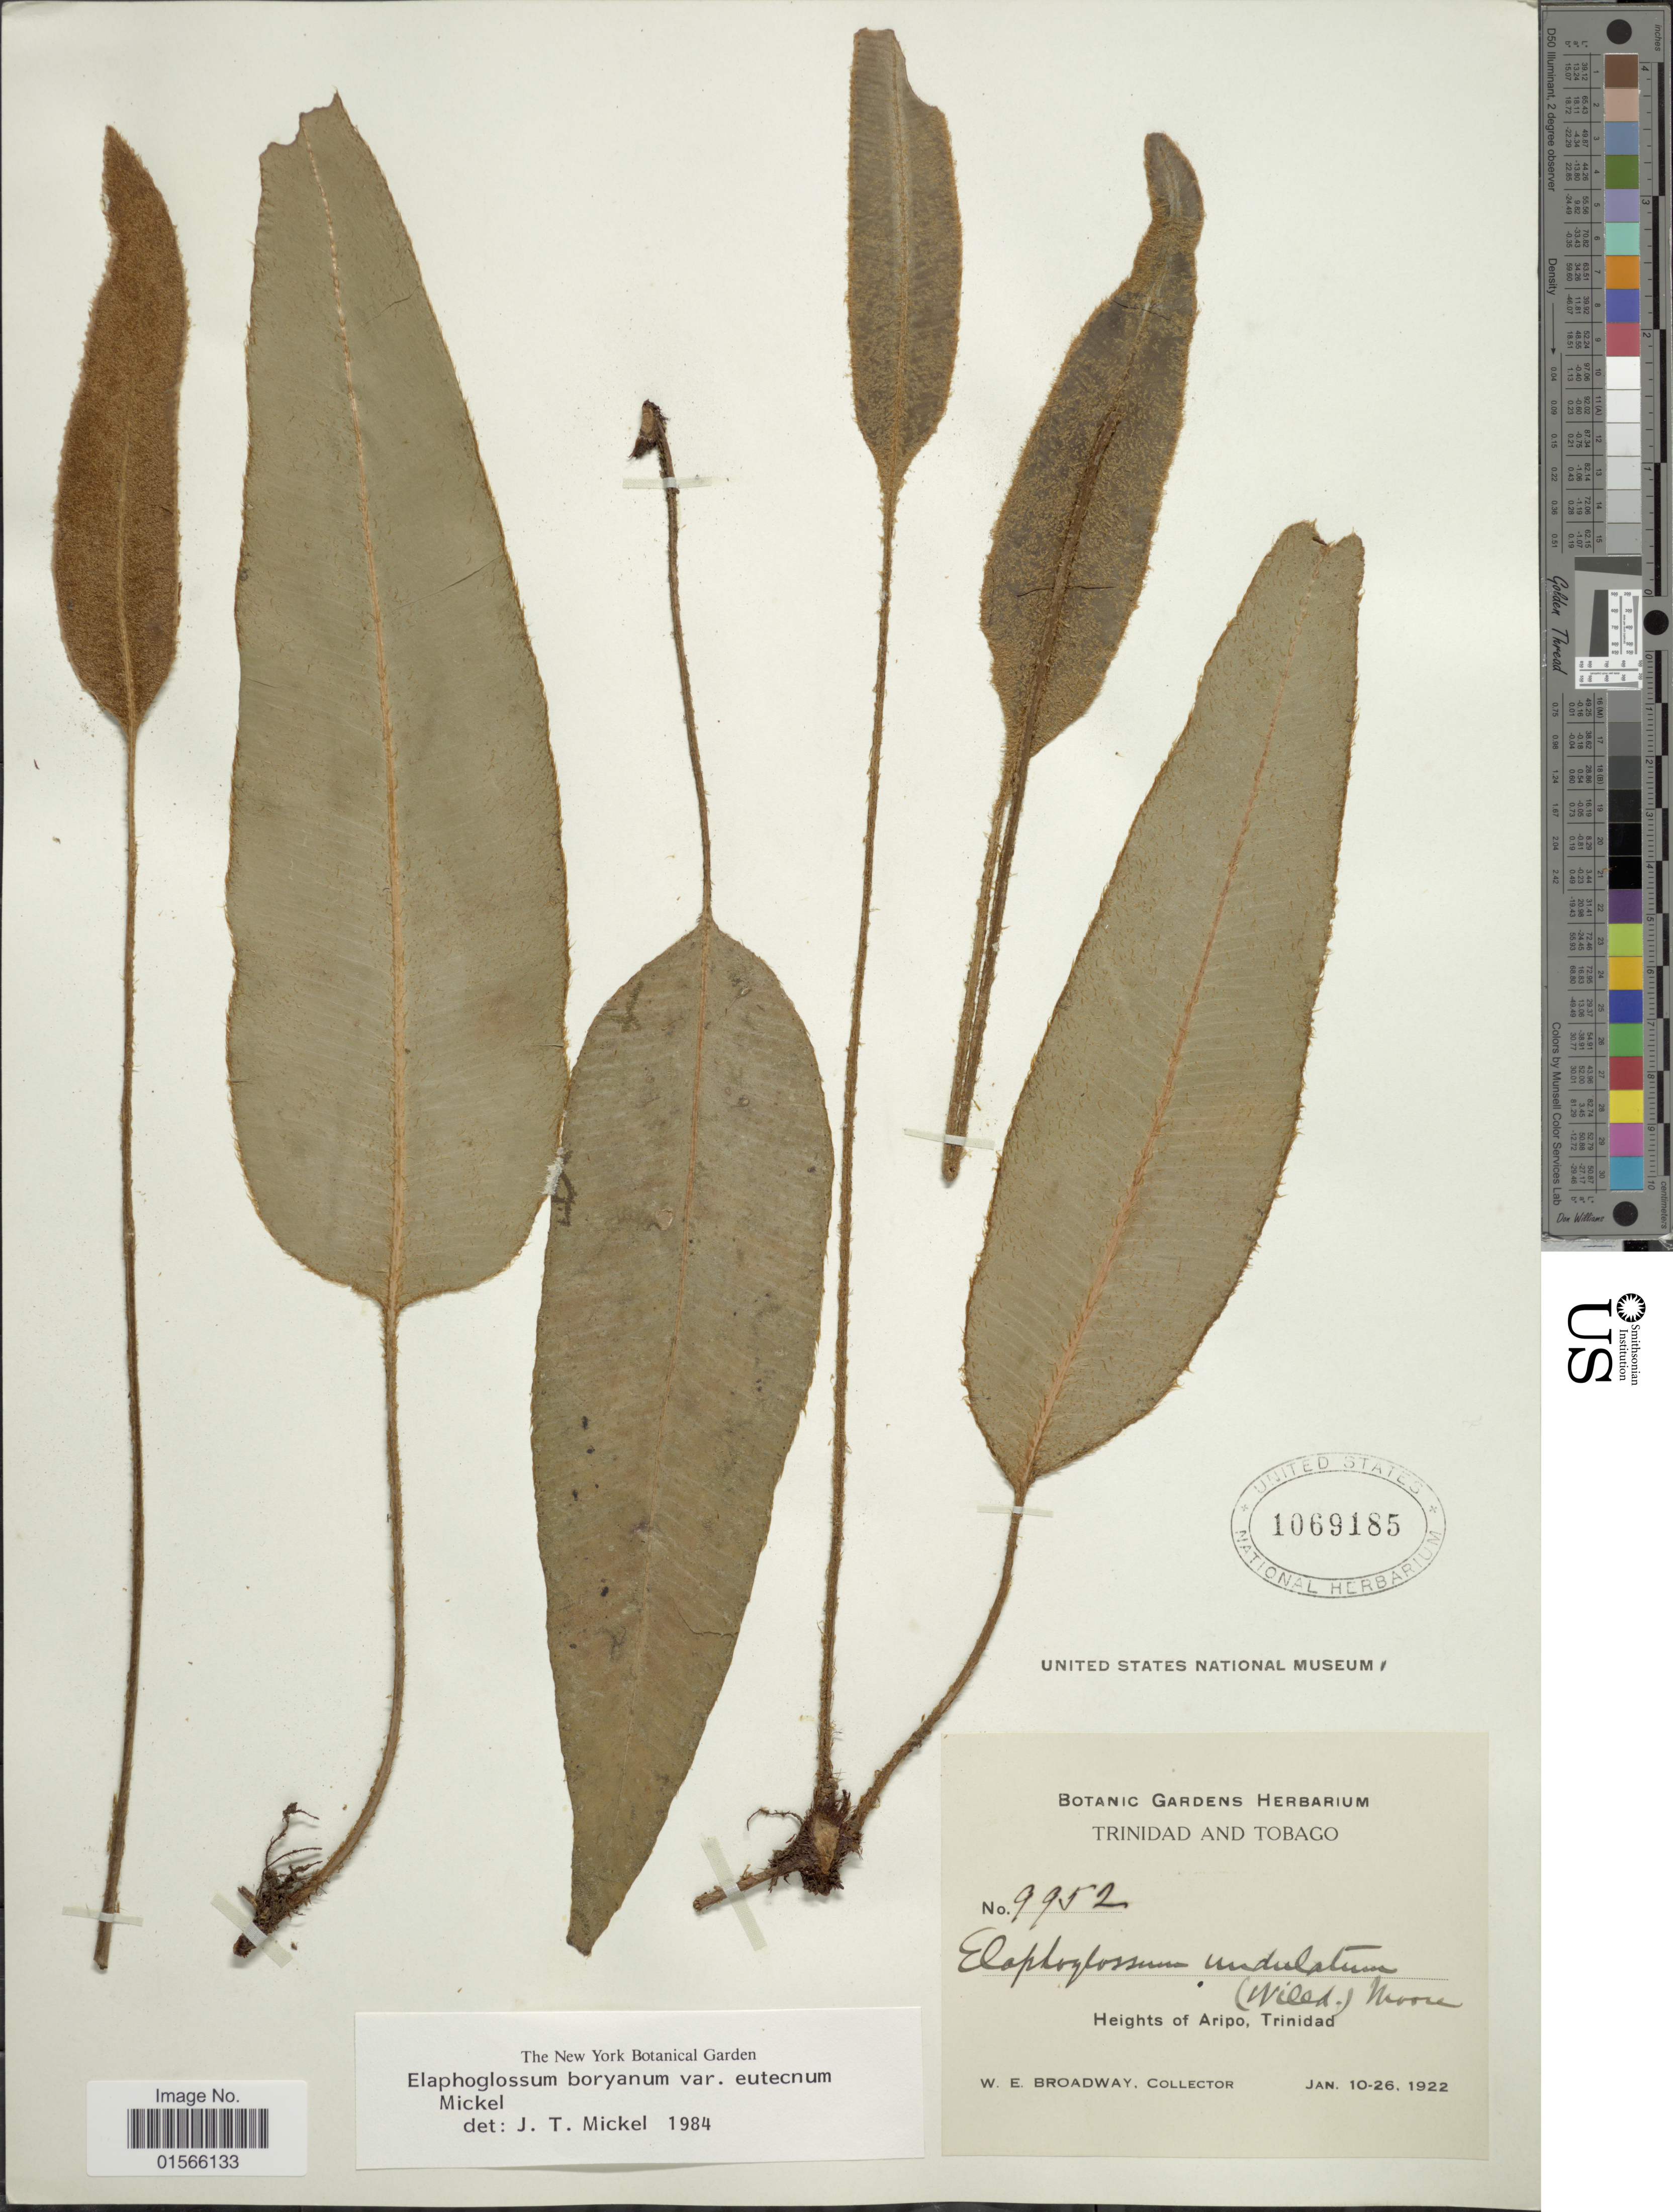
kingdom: Plantae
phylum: Tracheophyta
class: Polypodiopsida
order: Polypodiales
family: Dryopteridaceae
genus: Elaphoglossum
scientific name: Elaphoglossum boryanum var. eutecnum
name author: Mickel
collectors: W. E. Broadway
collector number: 9952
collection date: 1922-01-10/1922-01-26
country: Trinidad and Tobago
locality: Height of Aripo, Trinidad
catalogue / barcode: US 1069185